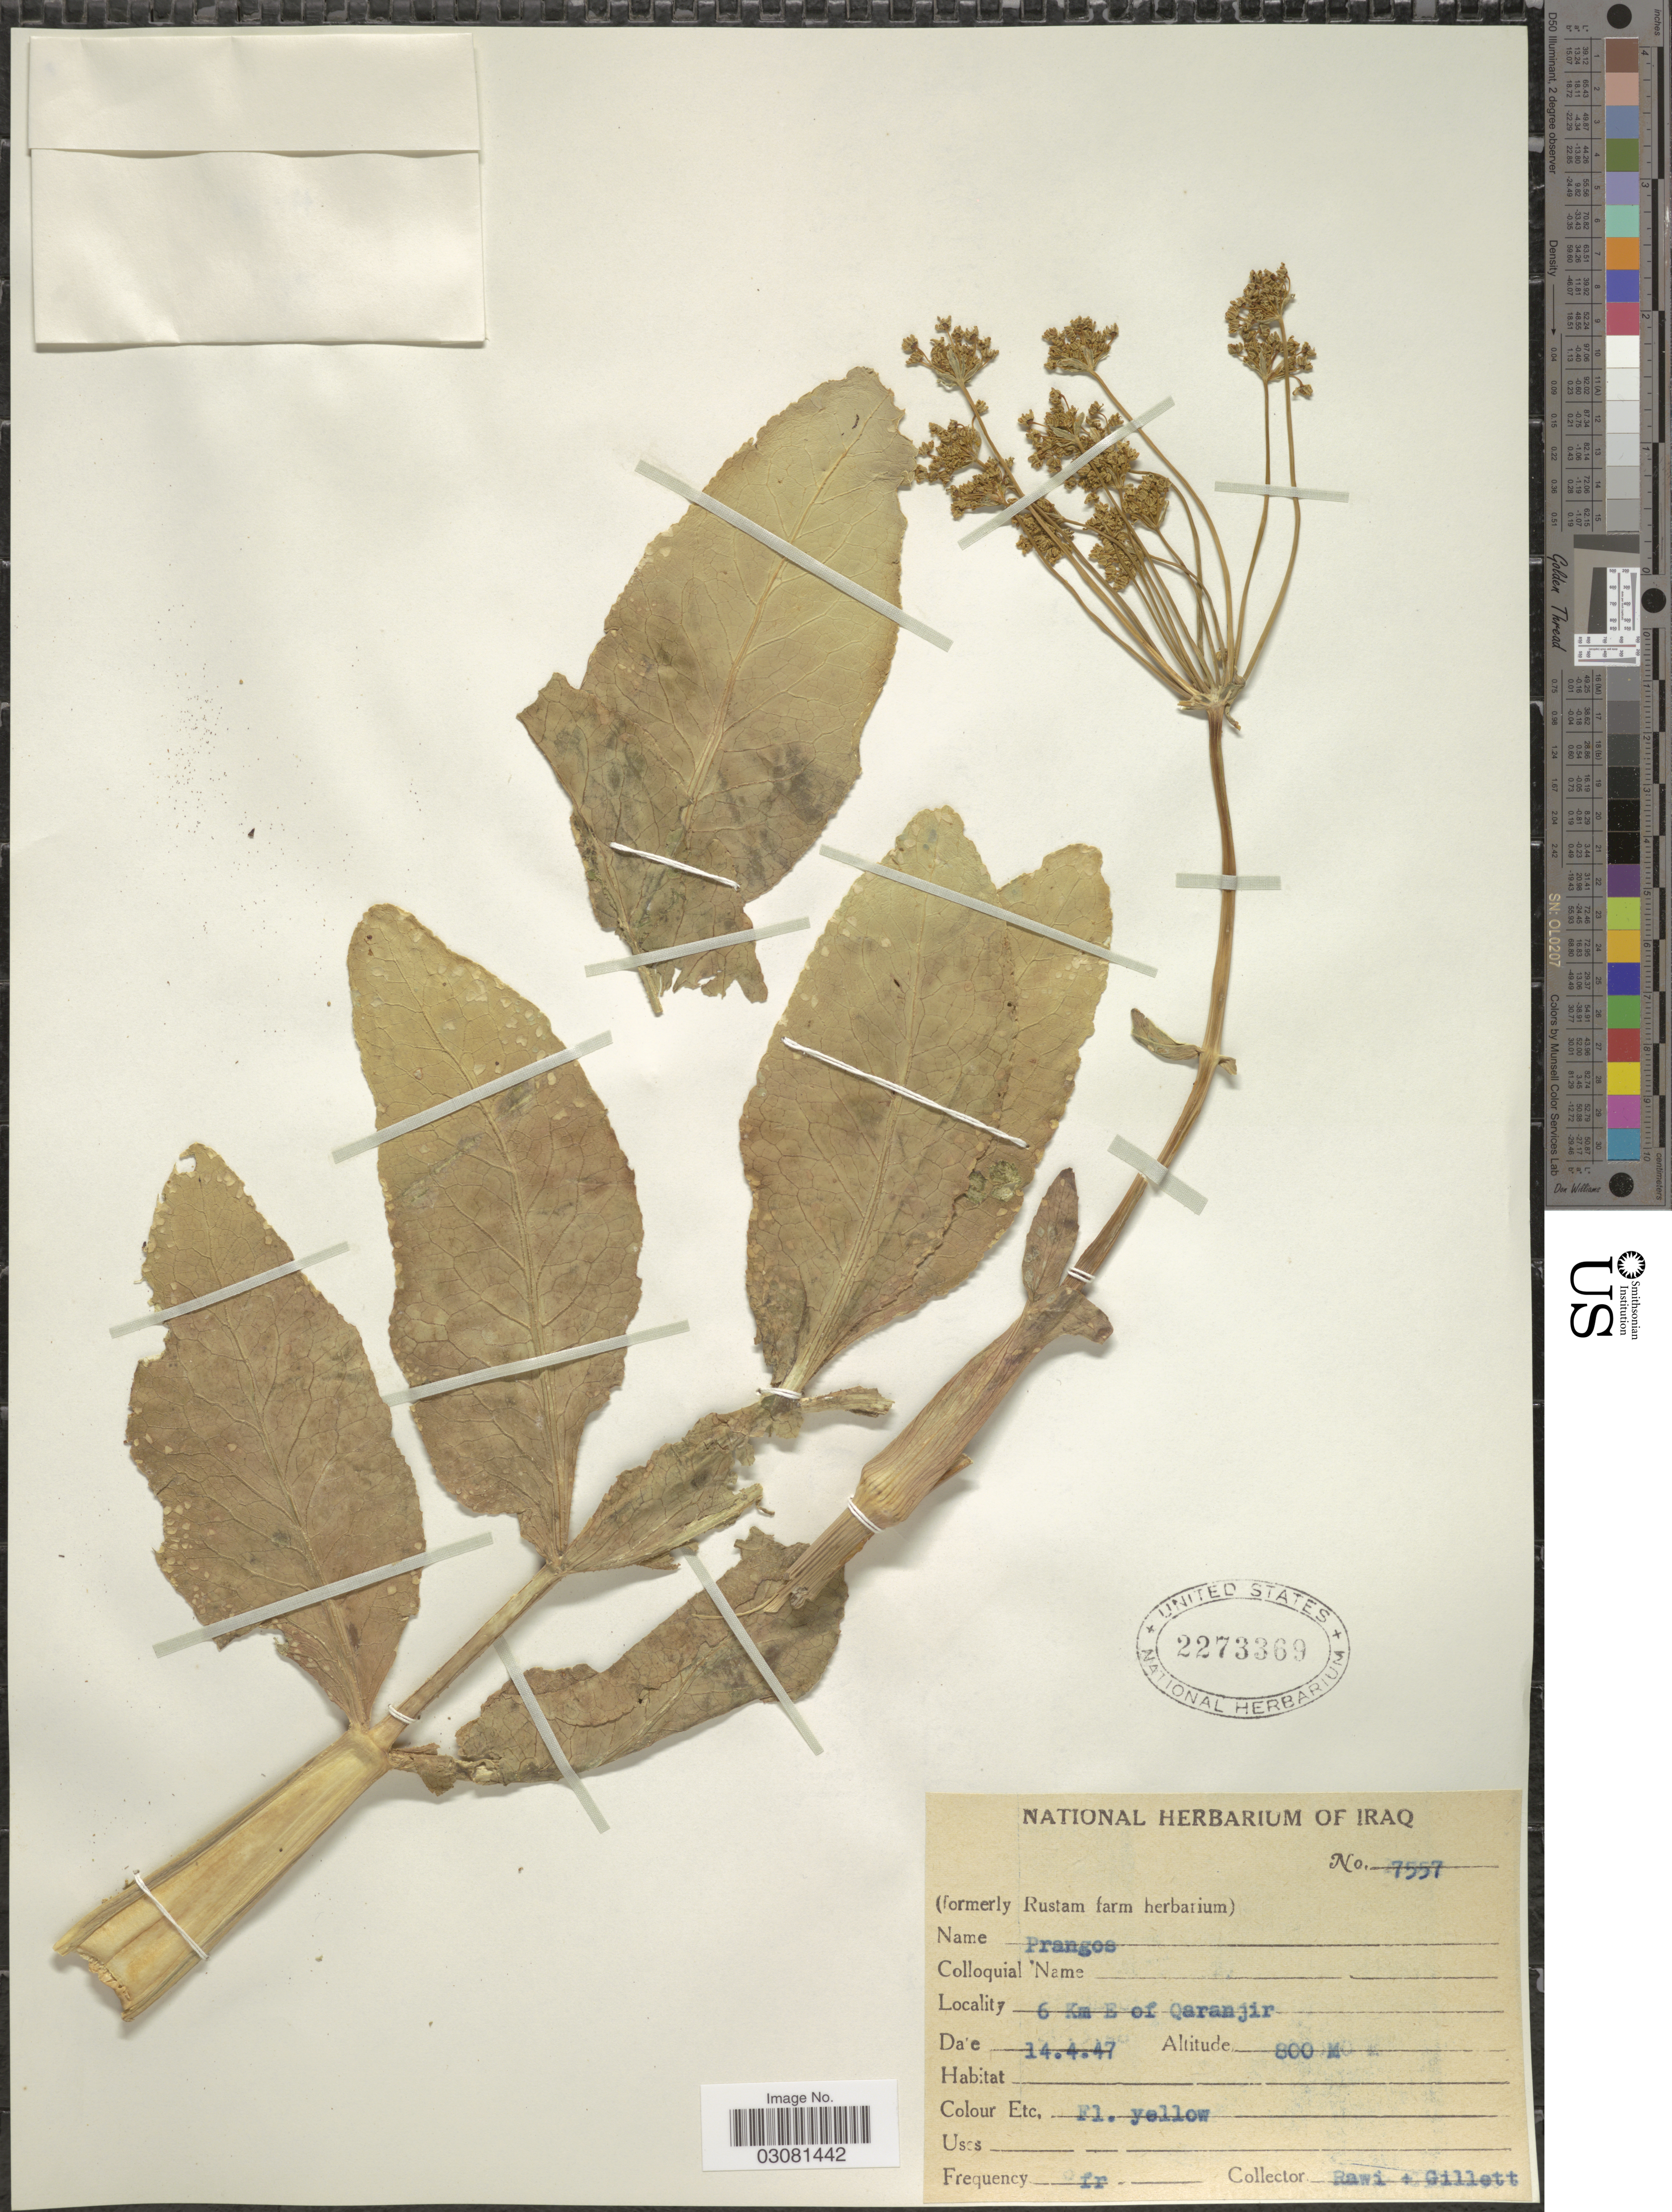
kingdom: Plantae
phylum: Tracheophyta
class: Magnoliopsida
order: Apiales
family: Apiaceae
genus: Prangos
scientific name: Prangos sp.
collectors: -. Rawi & Gillett, --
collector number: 7557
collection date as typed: Transcribed d/m/y: 14/4/47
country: Iraq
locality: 6 Km E of Qaranjir.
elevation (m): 800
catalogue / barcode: US 2273369